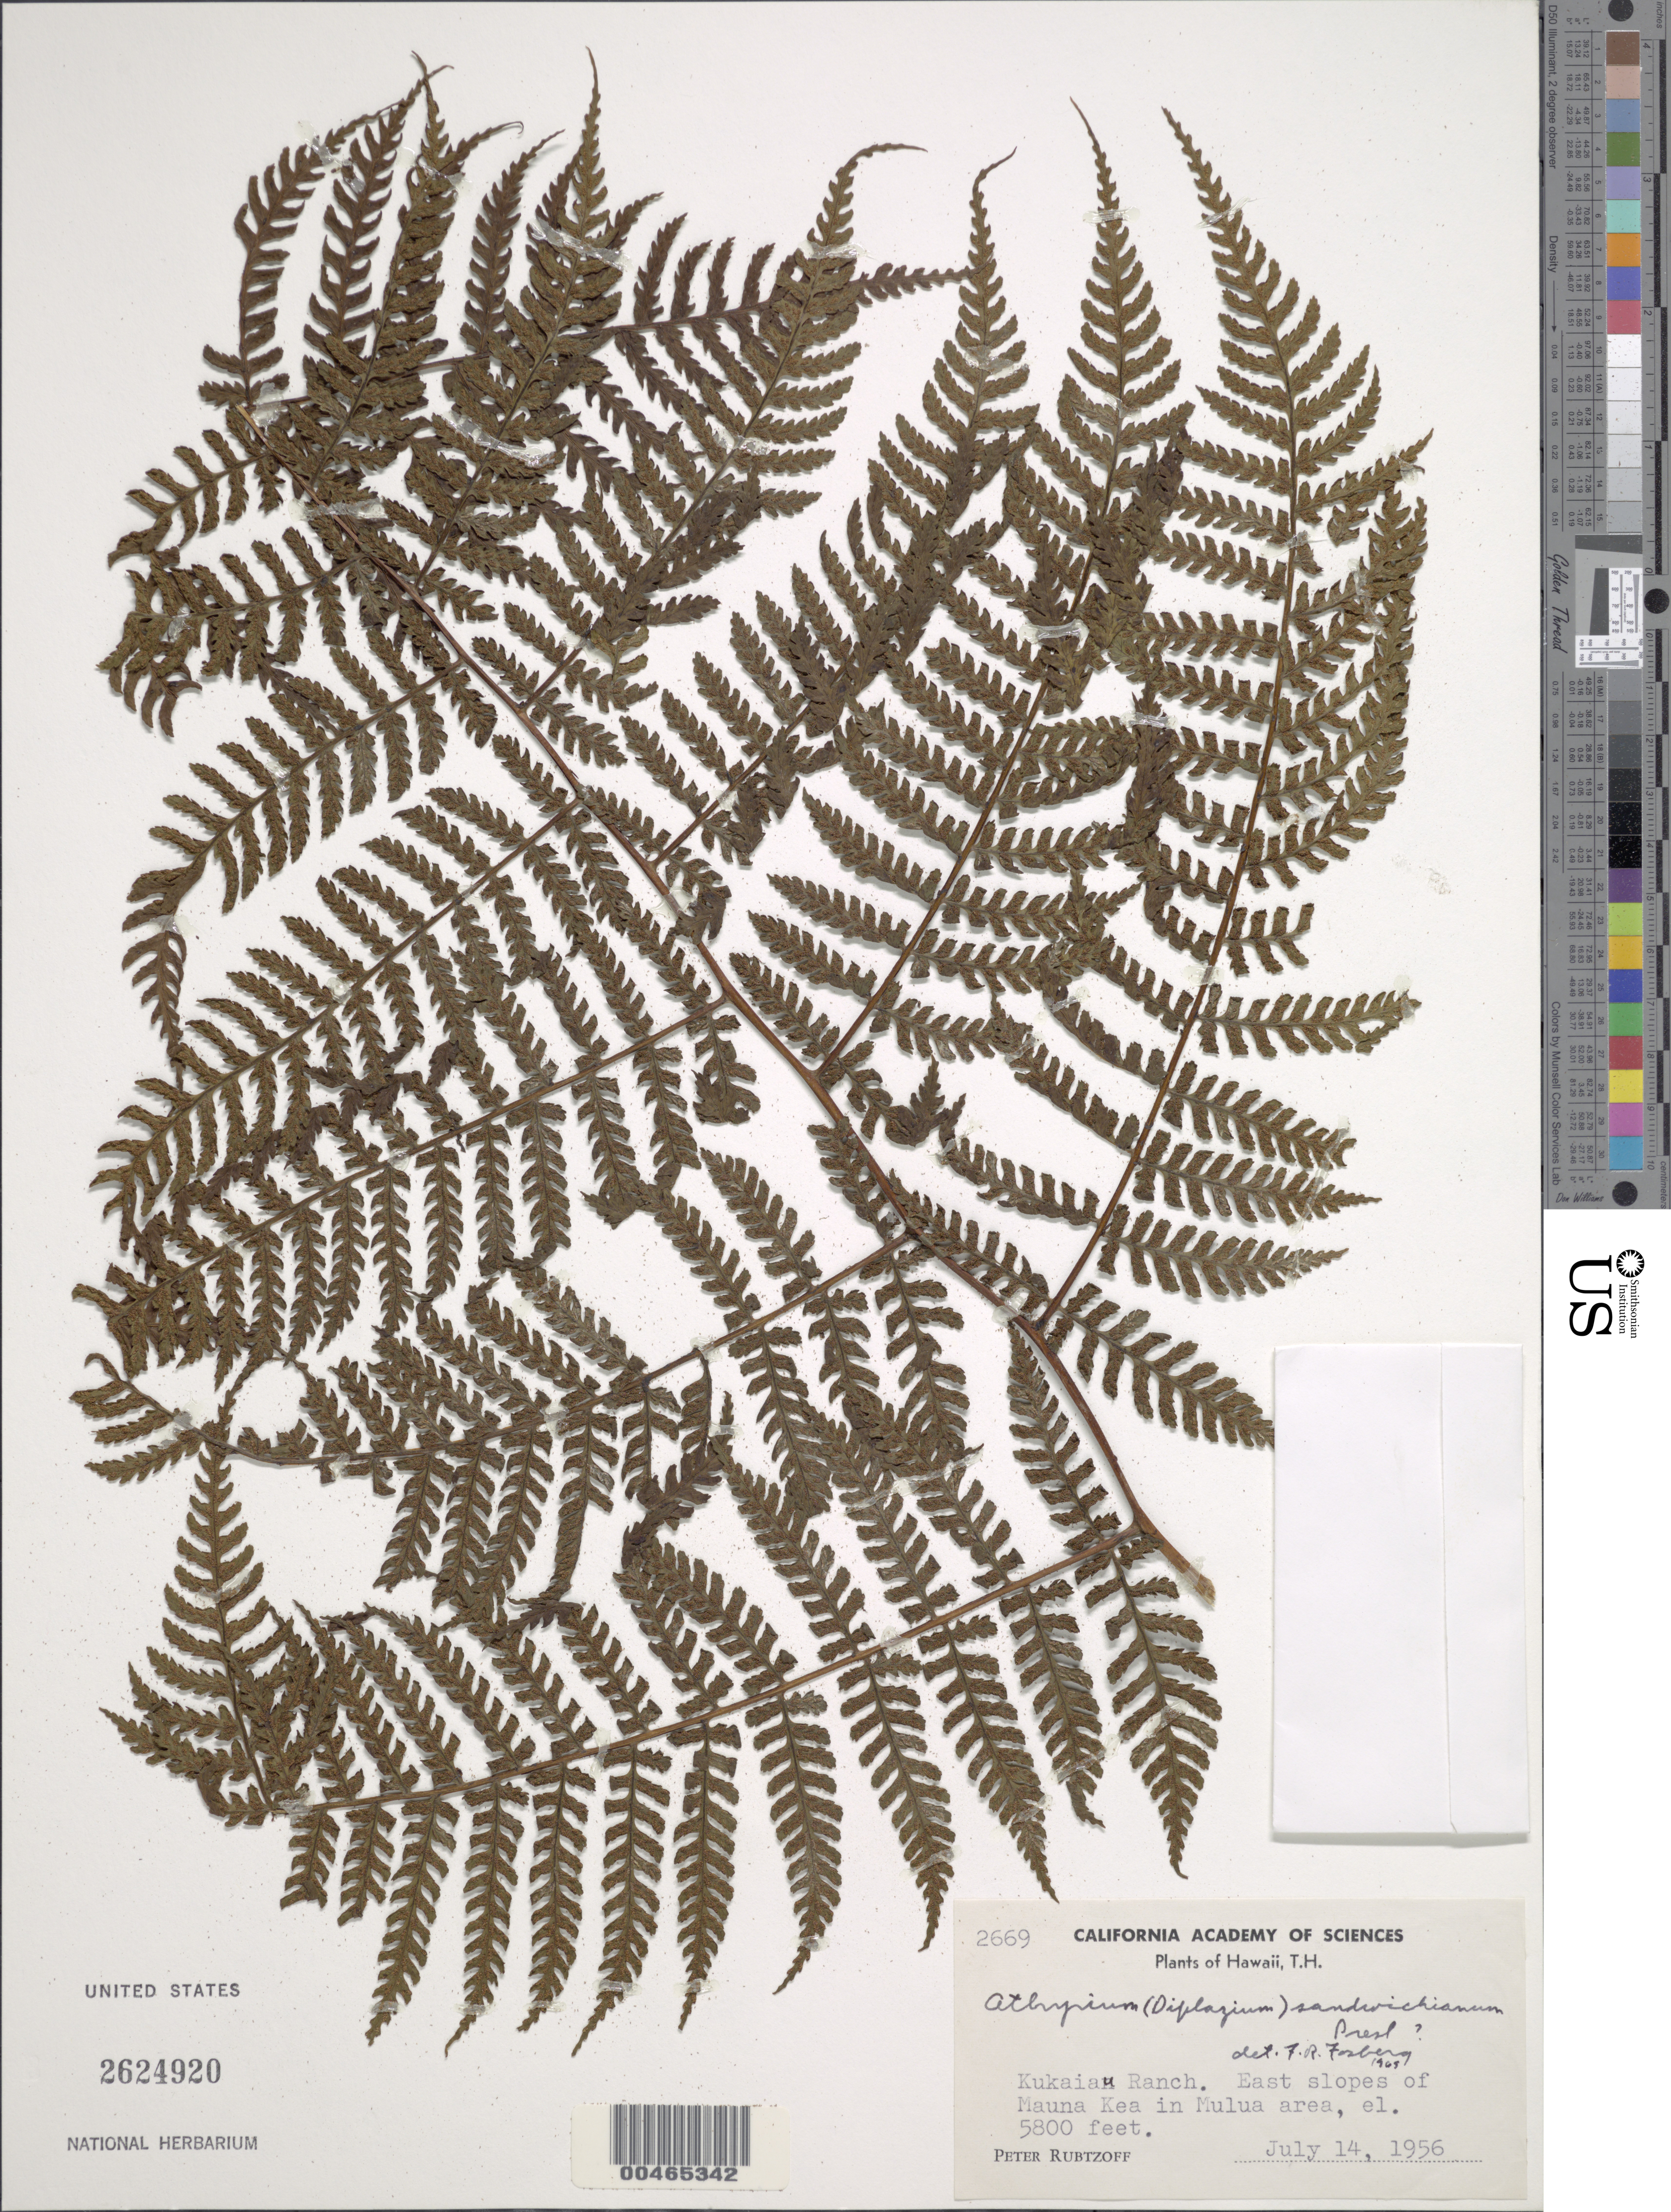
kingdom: Plantae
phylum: Tracheophyta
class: Polypodiopsida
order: Polypodiales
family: Athyriaceae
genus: Diplazium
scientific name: Diplazium sandwichianum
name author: (C. Presl) Diels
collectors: P. Rubtzoff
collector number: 2669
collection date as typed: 14 Jul 1956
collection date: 1956-07-14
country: United States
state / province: Hawaii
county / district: Hawaii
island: Hawaii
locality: Kukaiau Ranch, E slopes of Mauna Kea in Mulua area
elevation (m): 1768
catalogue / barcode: US 2624920